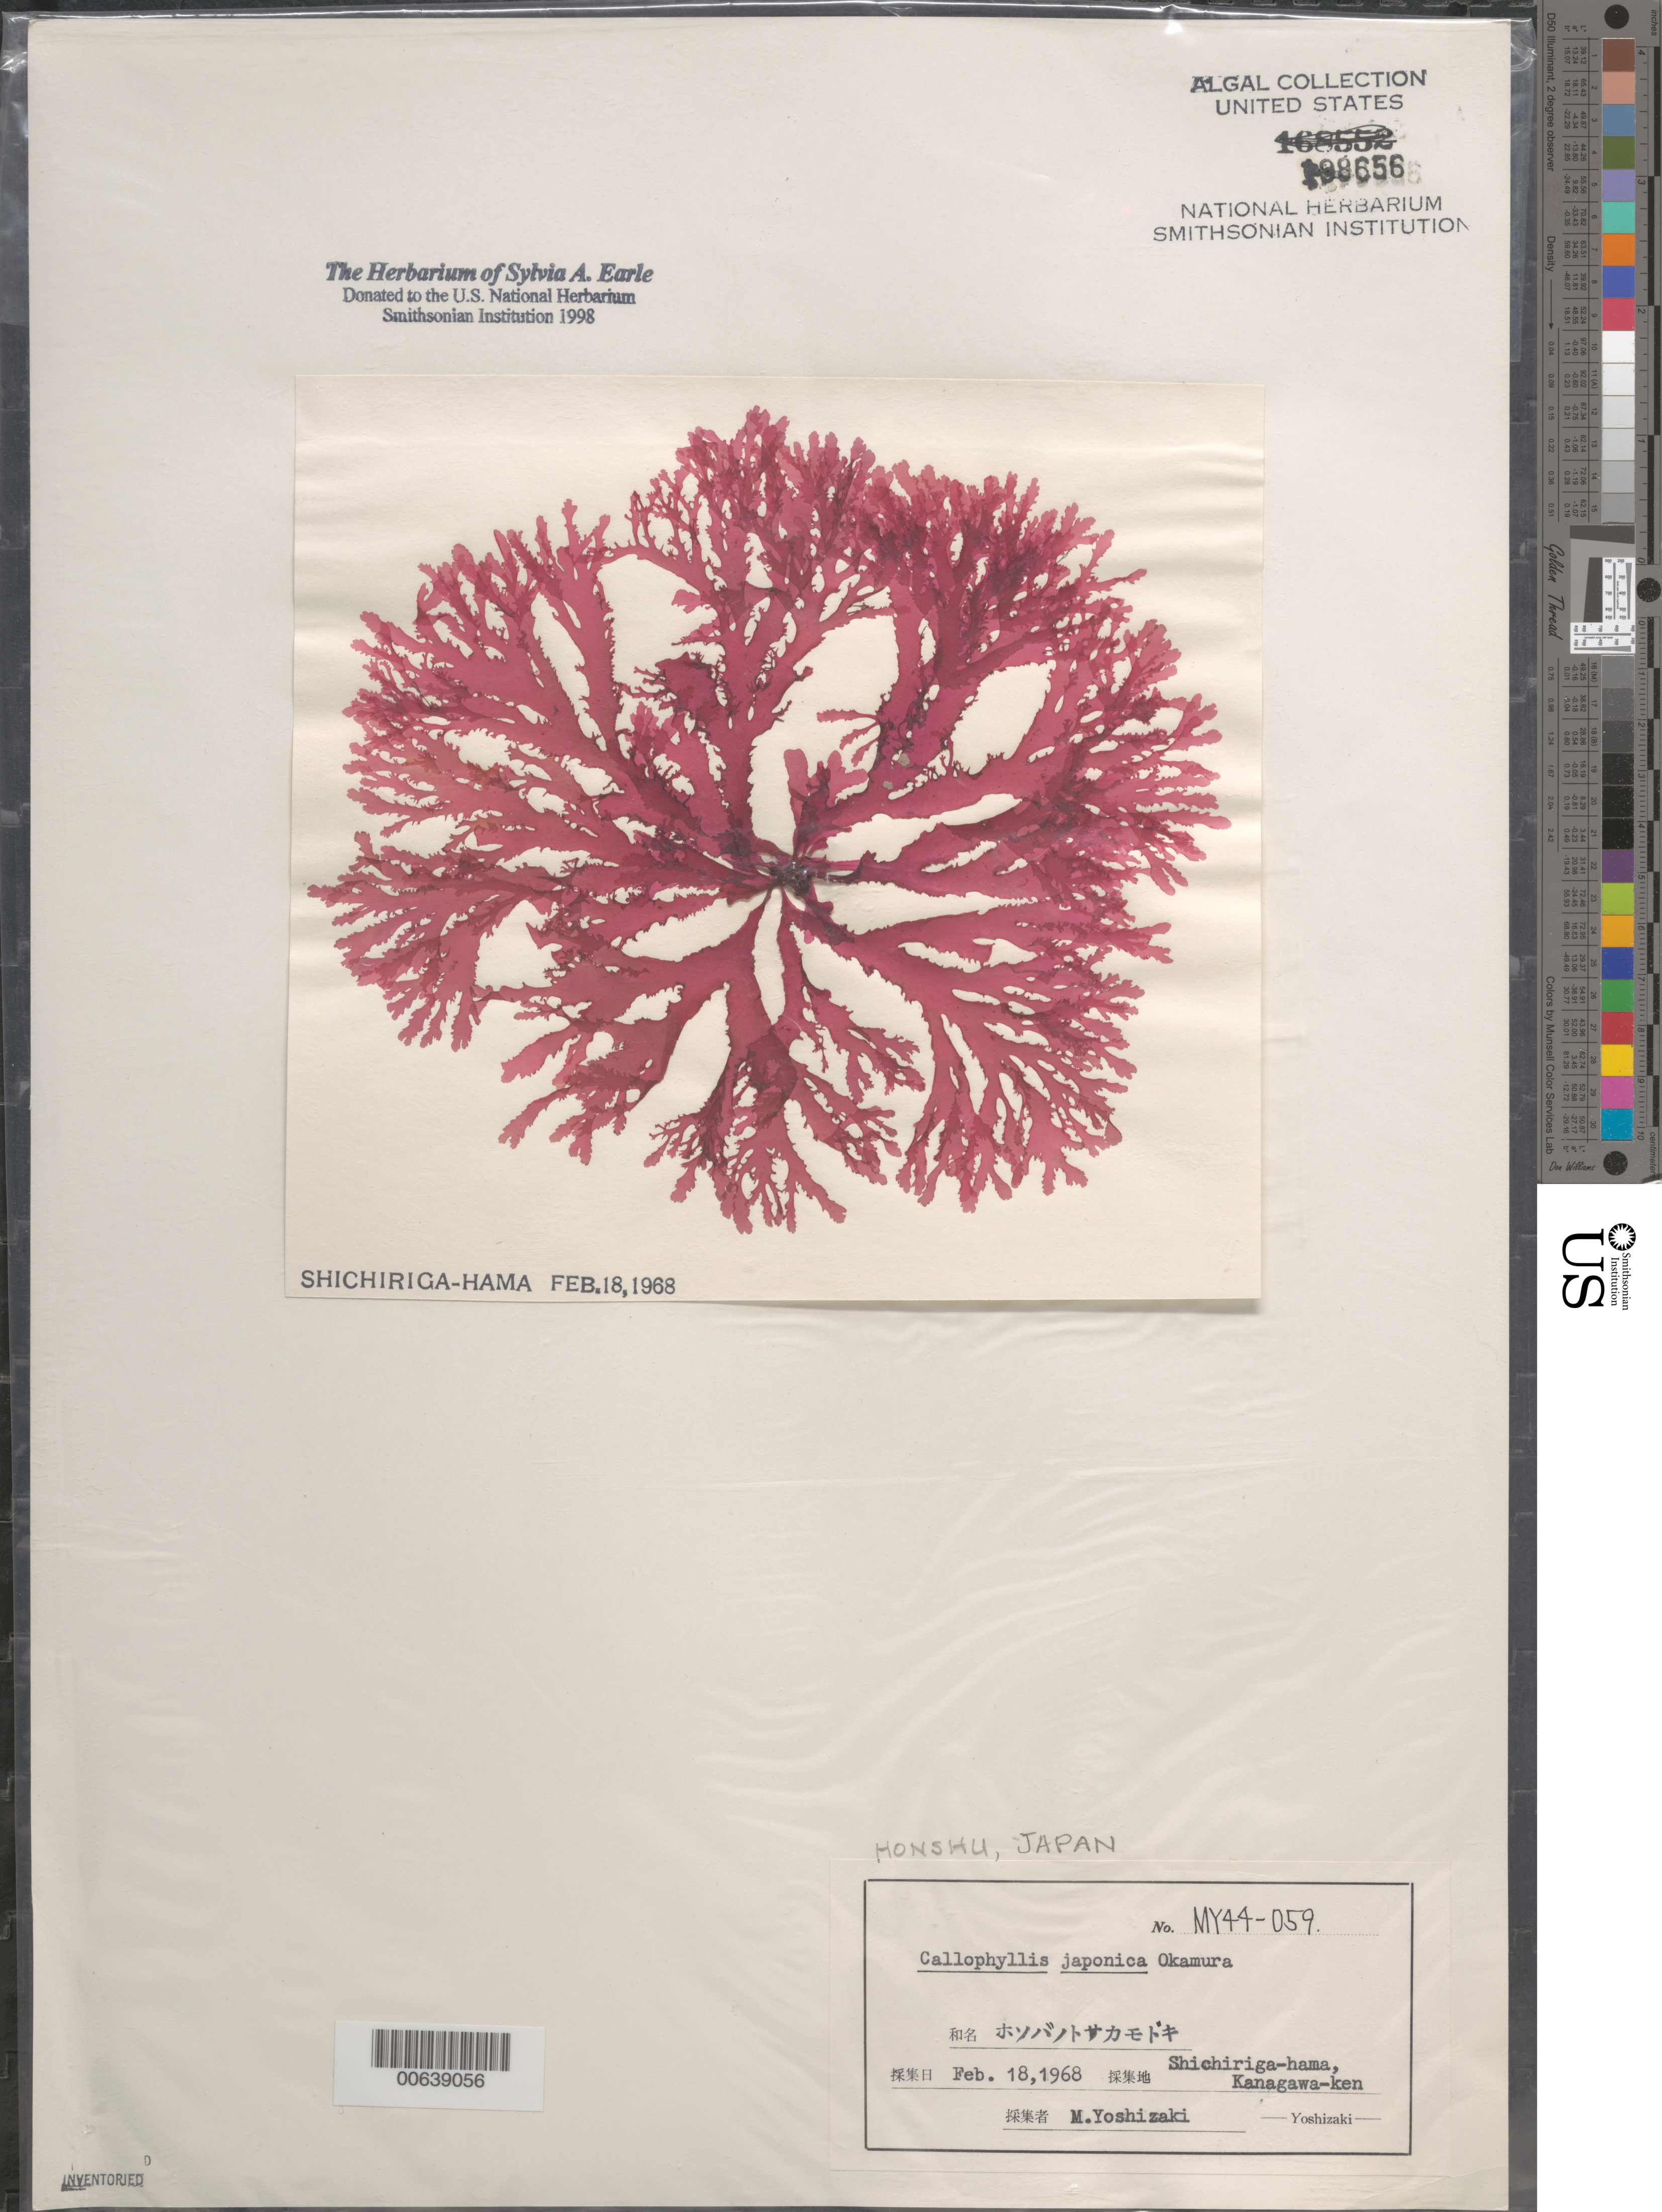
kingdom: Plantae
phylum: Rhodophyta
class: Florideophyceae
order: Gigartinales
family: Kallymeniaceae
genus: Callophyllis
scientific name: Callophyllis japonica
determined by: Yoshizaki, M.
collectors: M. Yoshizaki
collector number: My 44-059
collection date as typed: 18 Feb 1968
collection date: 1968-02-18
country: Japan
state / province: Kanagawa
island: Honshu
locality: Shichiriga-hama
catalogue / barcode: US 198656